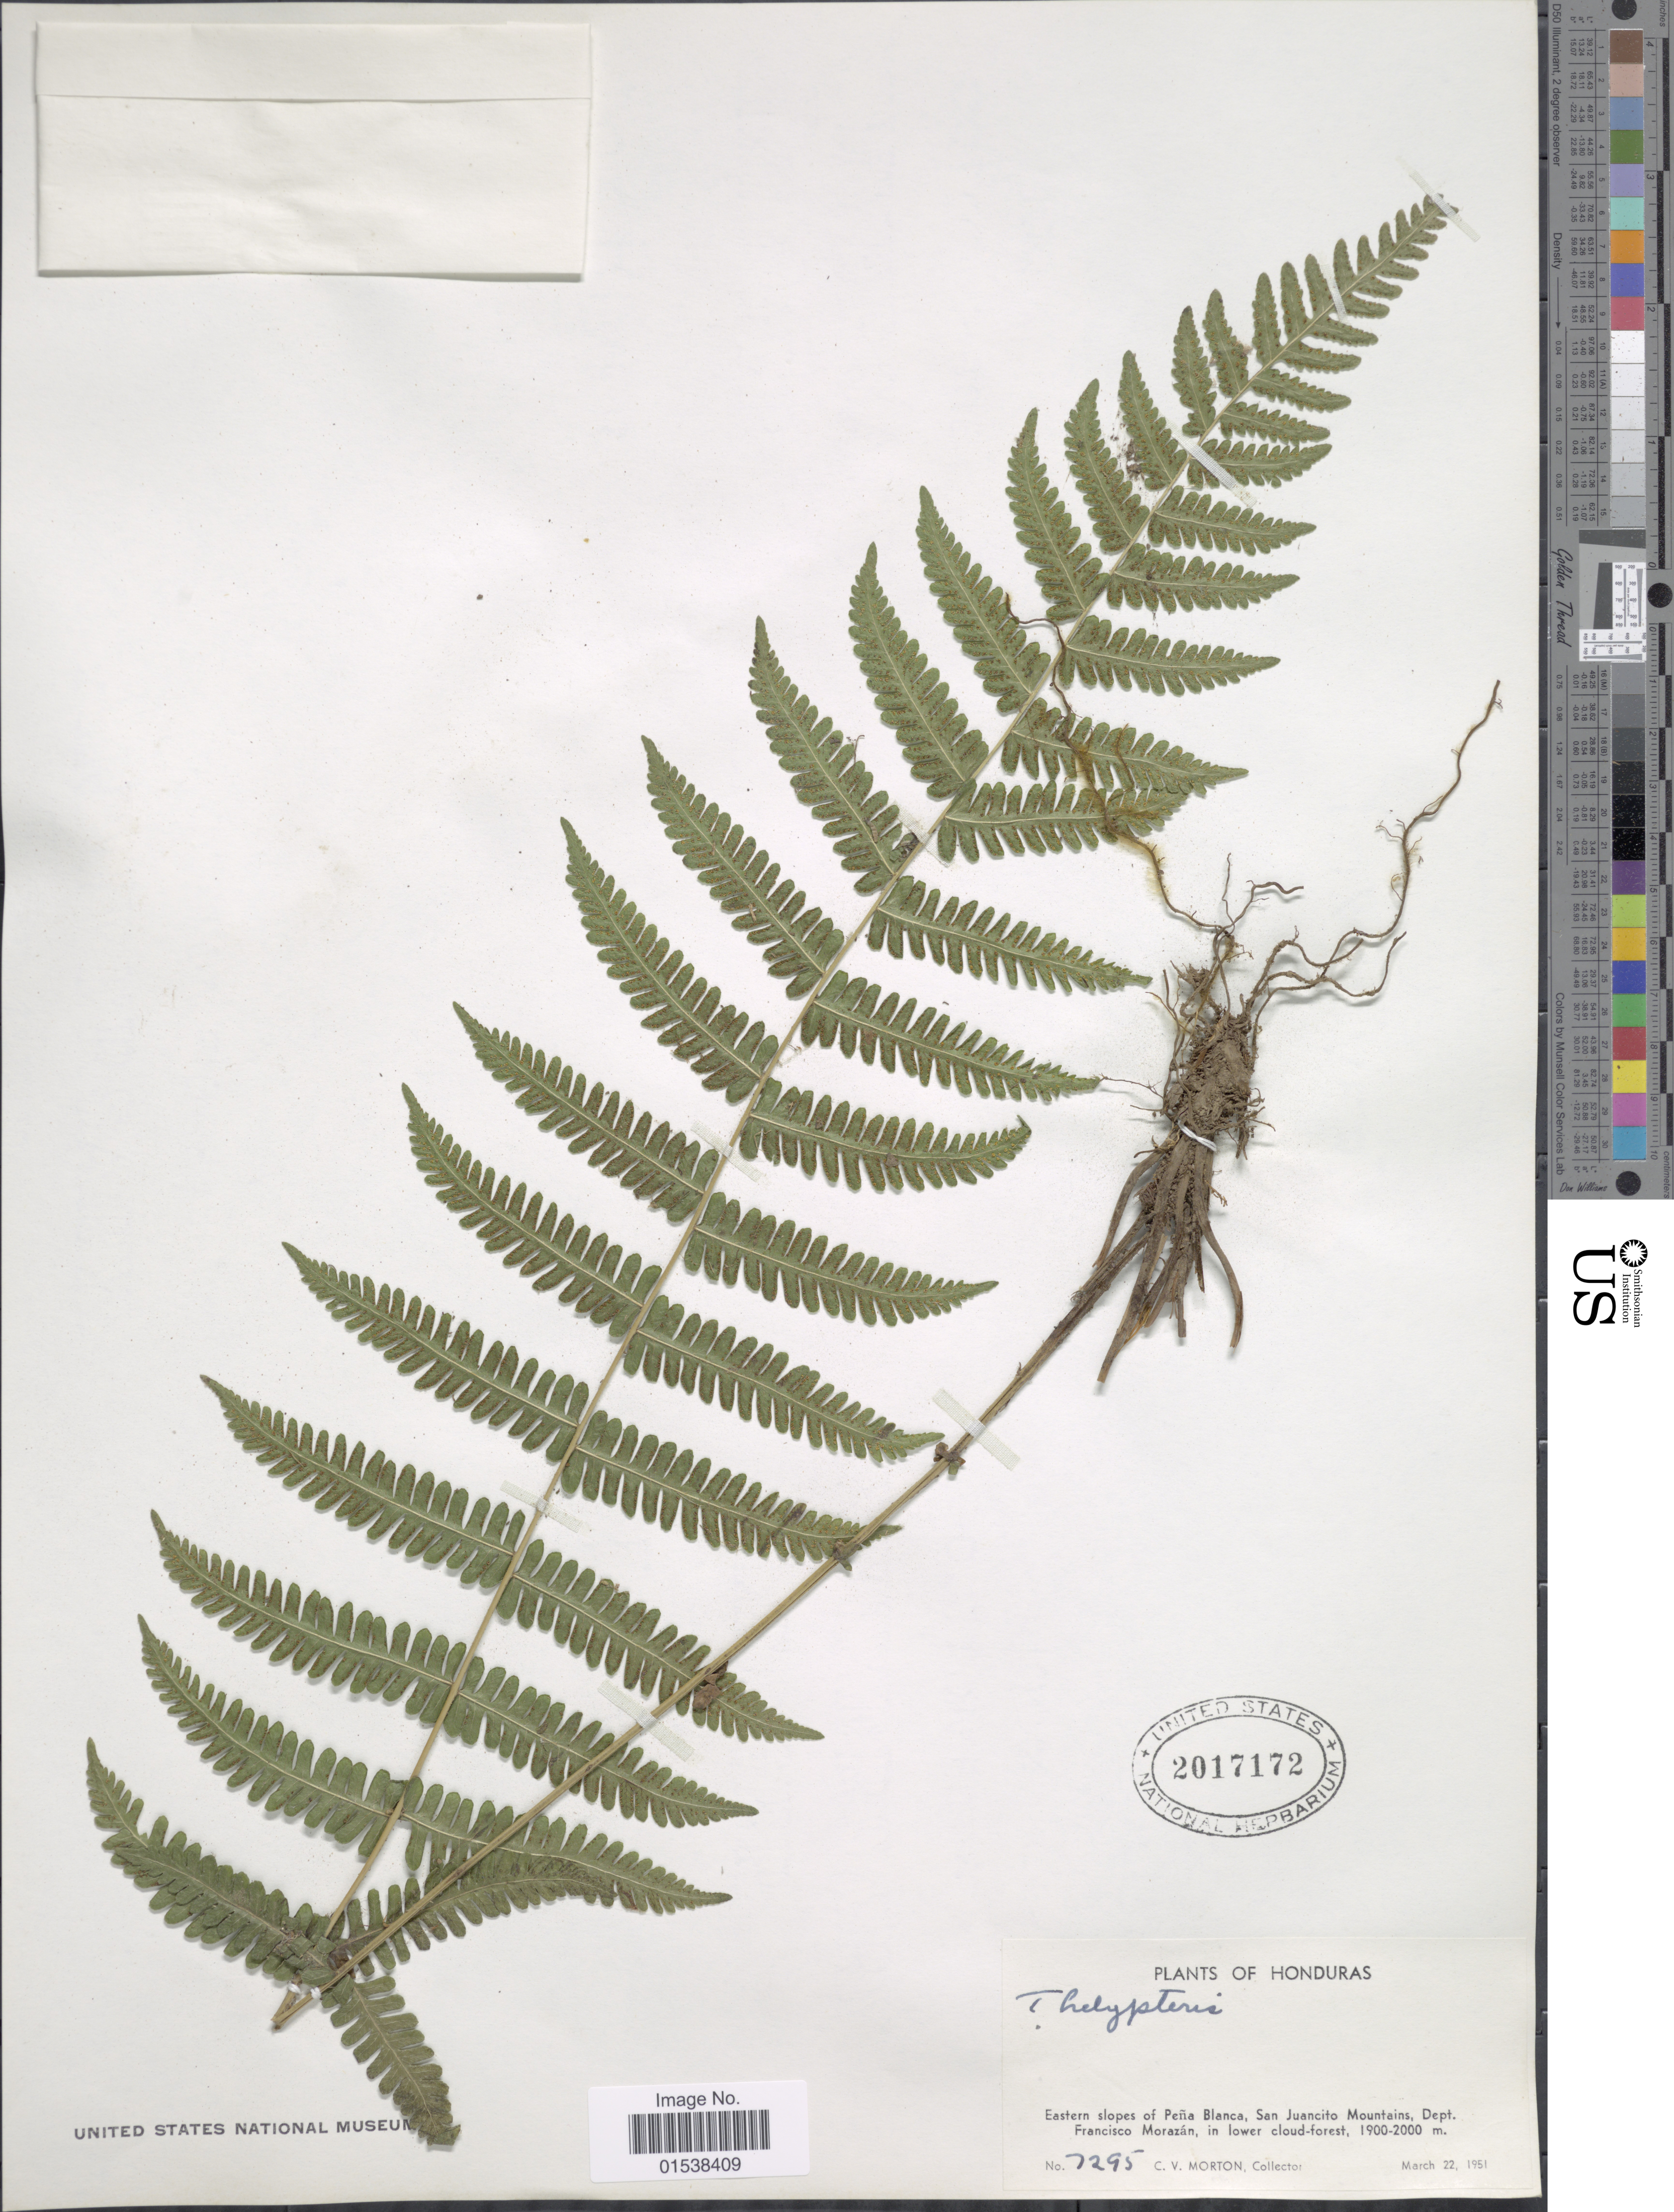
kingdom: Plantae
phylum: Tracheophyta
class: Polypodiopsida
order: Polypodiales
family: Thelypteridaceae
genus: Amauropelta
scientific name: Amauropelta melanochlaena (C. Chr.) comb. nov., ined 2015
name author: (C. Chr.)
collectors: C. V. Morton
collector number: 7295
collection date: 1951-03-22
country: Honduras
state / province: Fco. Morazán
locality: Eastern slopes of Pena Blanca, San Juancito Mountains, Dept. Francisco Morazan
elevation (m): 1900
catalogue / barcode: US 2017172